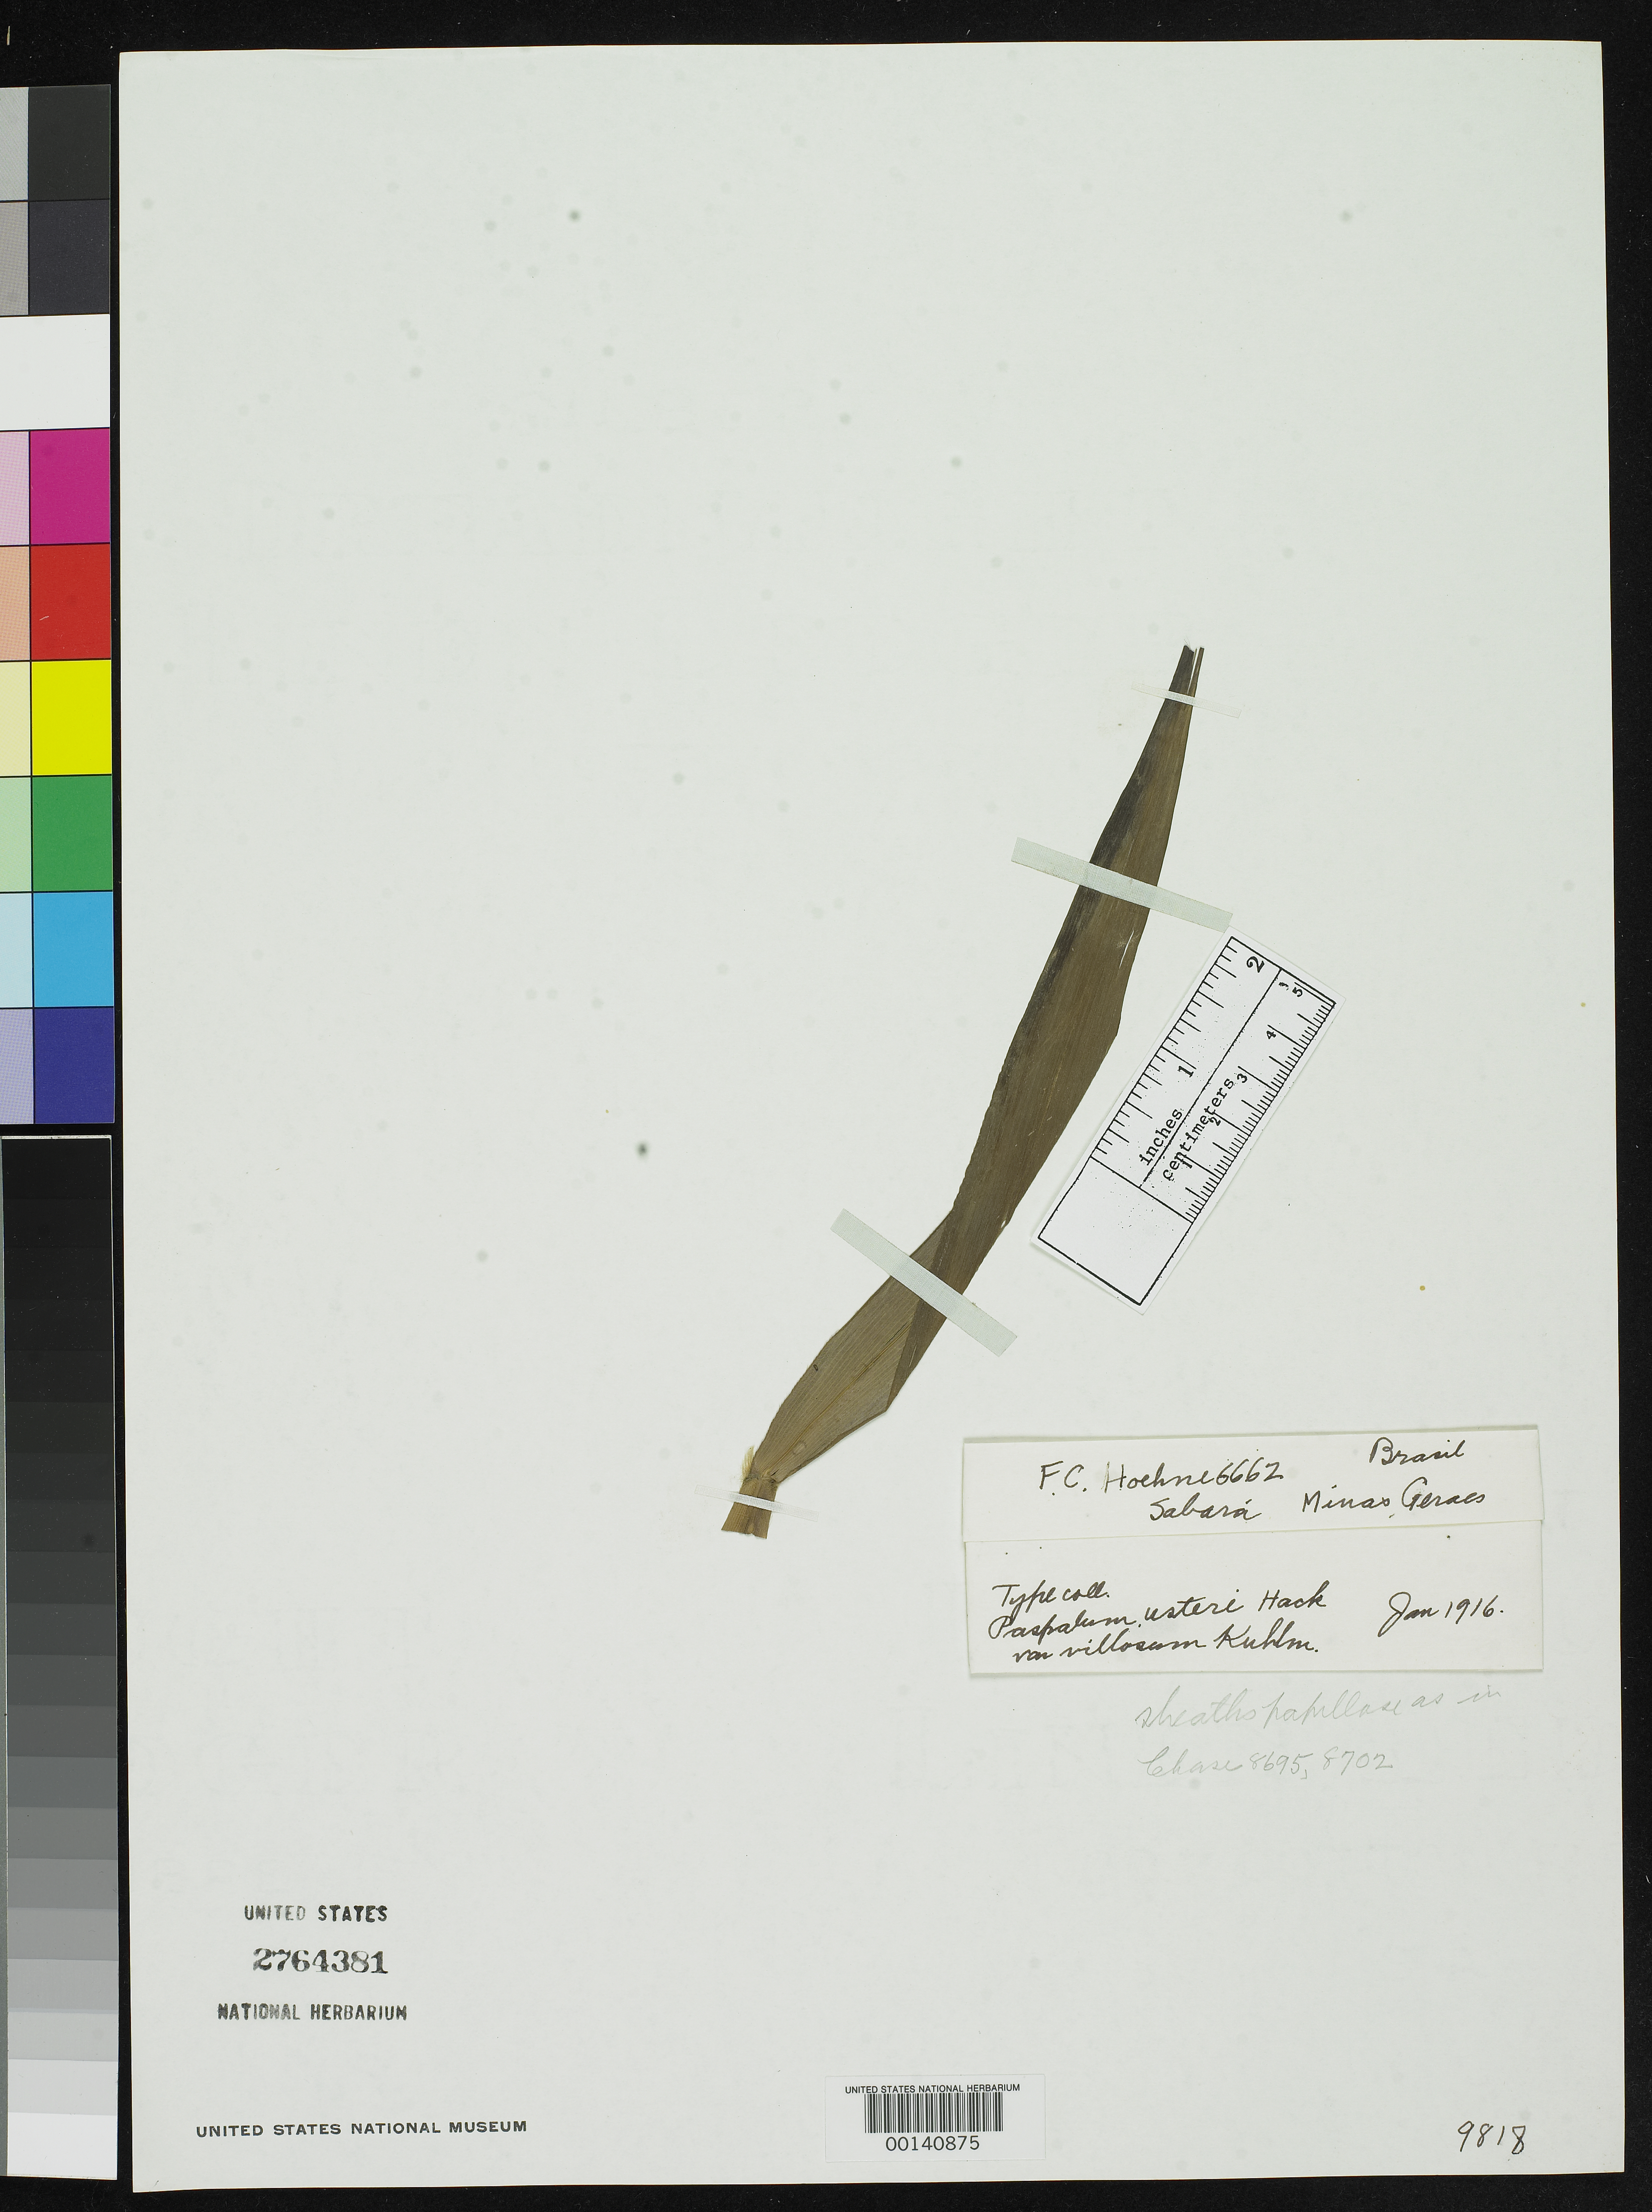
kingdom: Plantae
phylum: Tracheophyta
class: Liliopsida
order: Poales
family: Poaceae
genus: Paspalum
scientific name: Paspalum usteri var. villosum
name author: Kuhlm.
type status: Type Fragment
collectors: F. C. Hoehne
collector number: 6662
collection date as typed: Jan 1916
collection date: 1916-01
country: Brazil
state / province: Minas Gerais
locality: Sabara.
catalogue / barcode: US 2764381